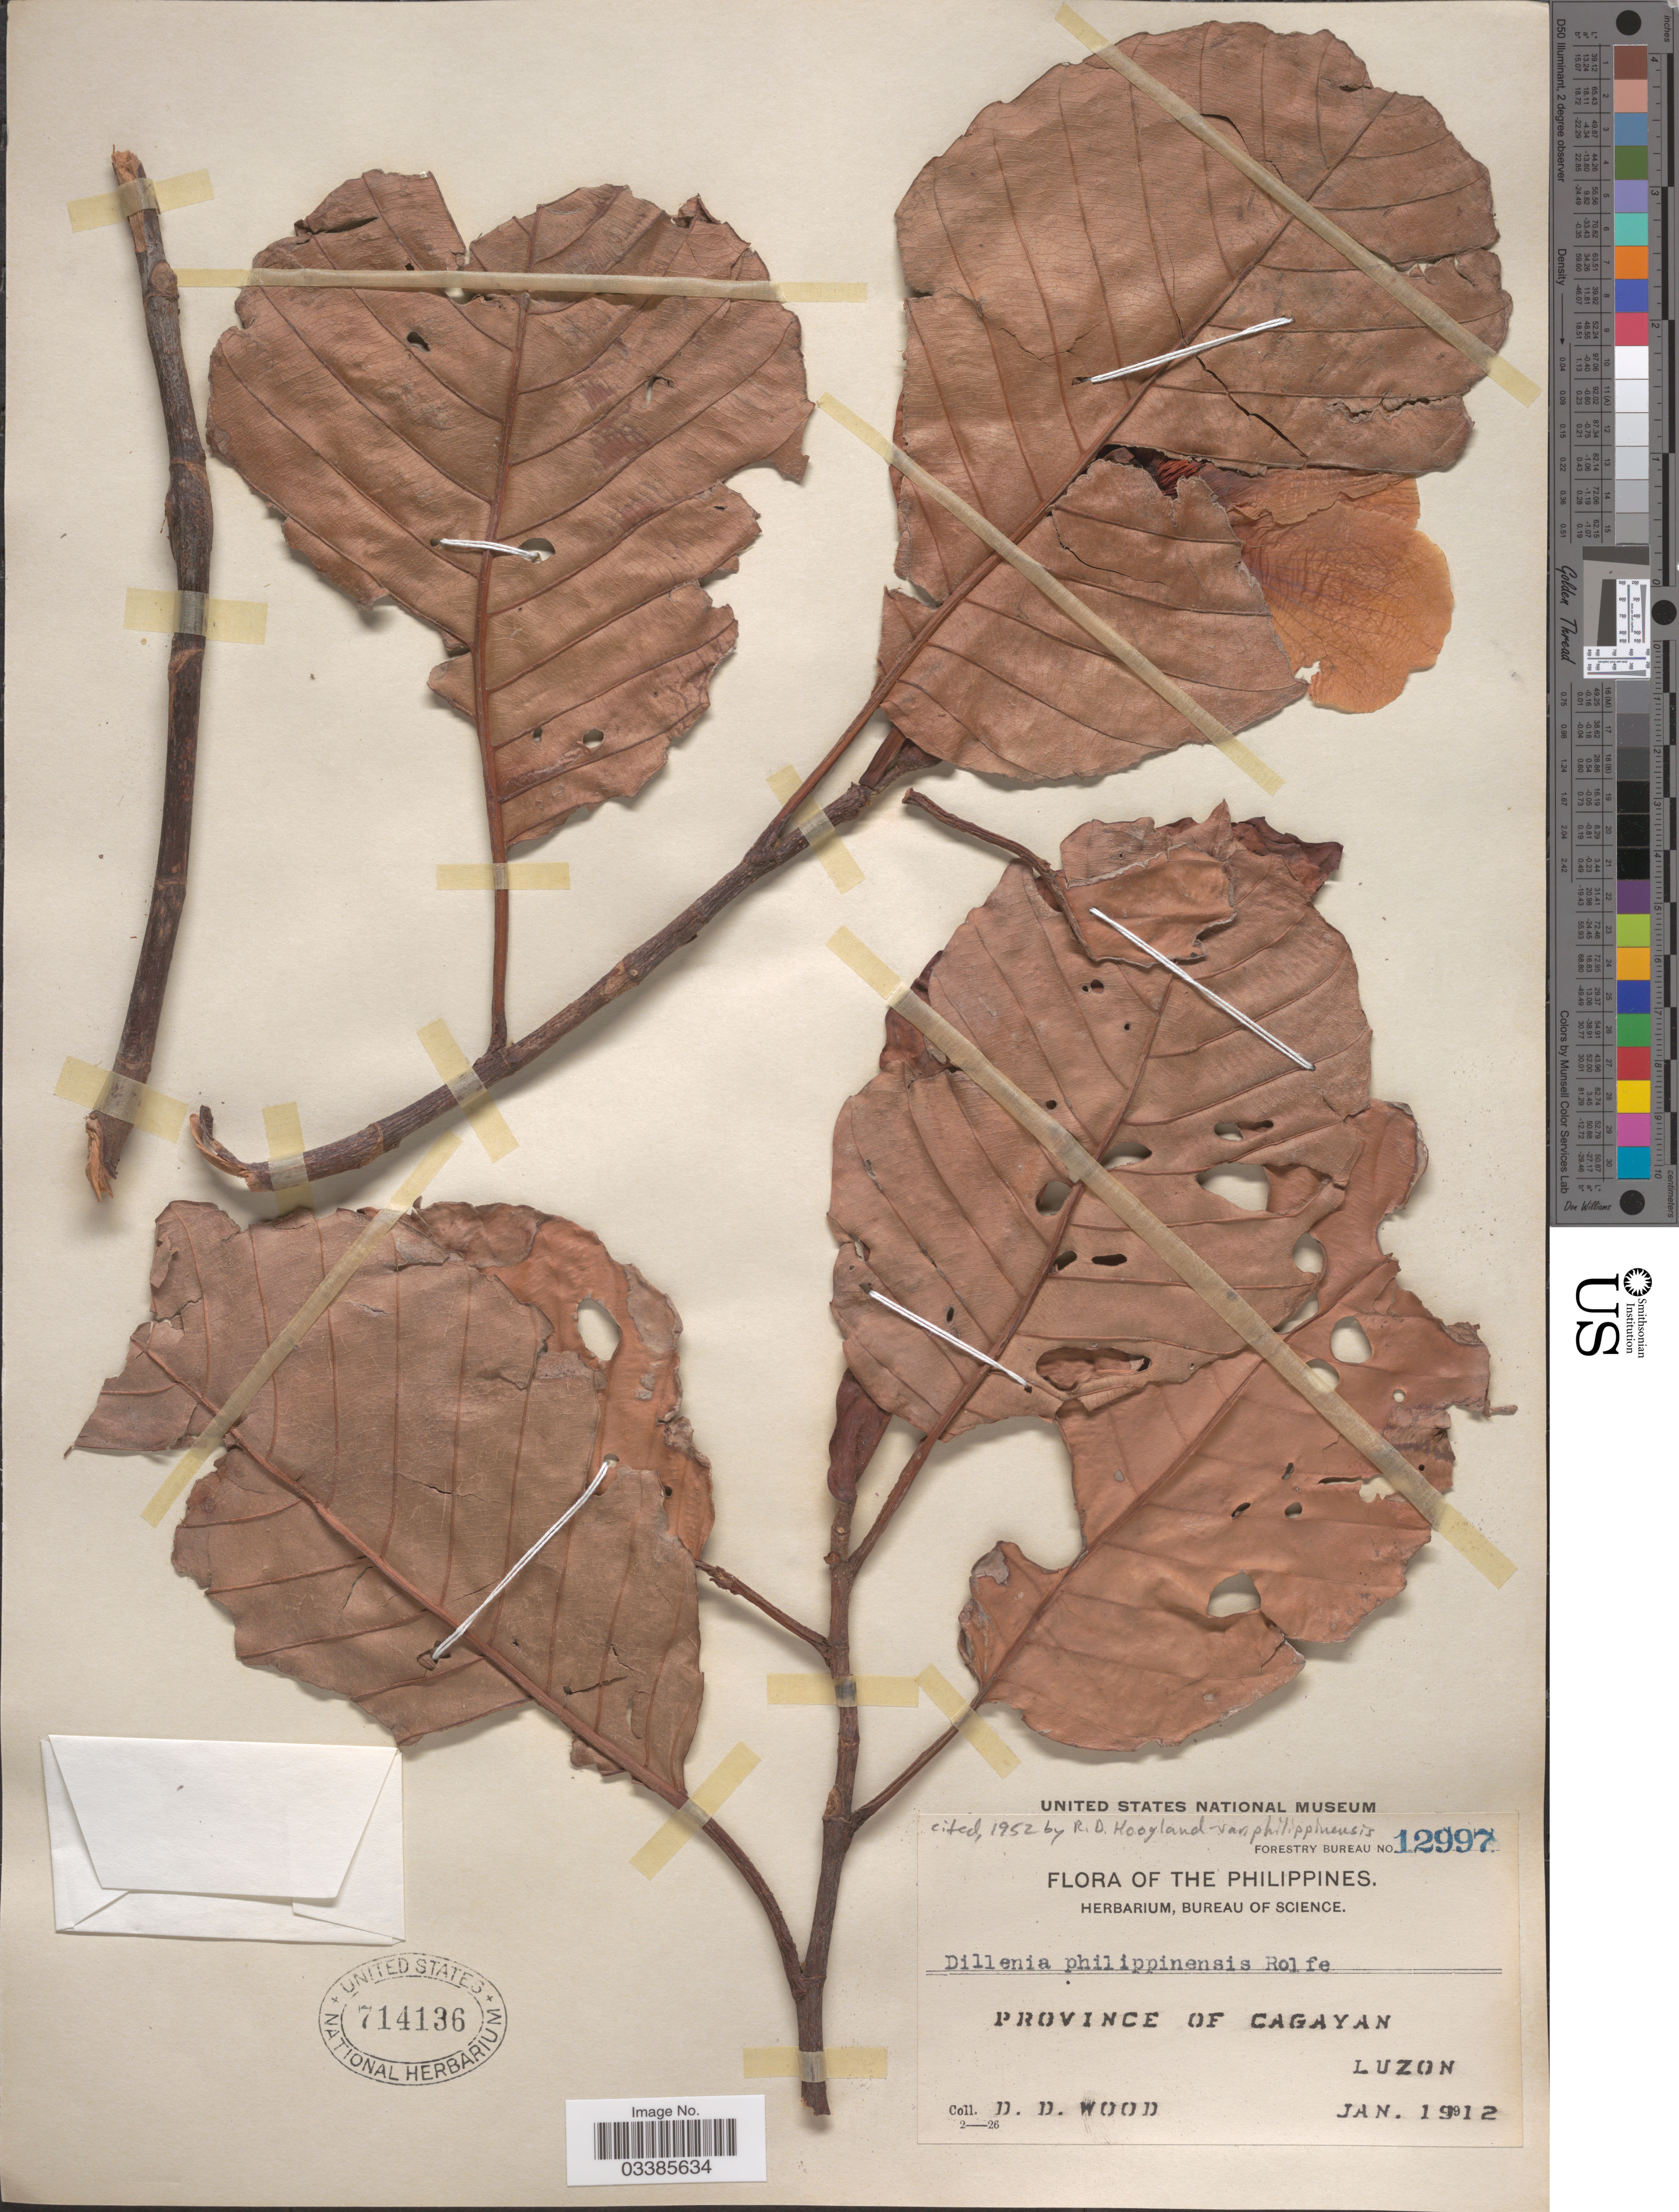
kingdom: Plantae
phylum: Tracheophyta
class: Magnoliopsida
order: Dilleniales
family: Dilleniaceae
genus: Dillenia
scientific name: Dillenia philippinensis var. philippinensis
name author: Rolfe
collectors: D. Wood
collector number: Forestry Bureau 12997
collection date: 1912-01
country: Philippines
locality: Province of Cagayan. Luzon.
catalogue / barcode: US 714136